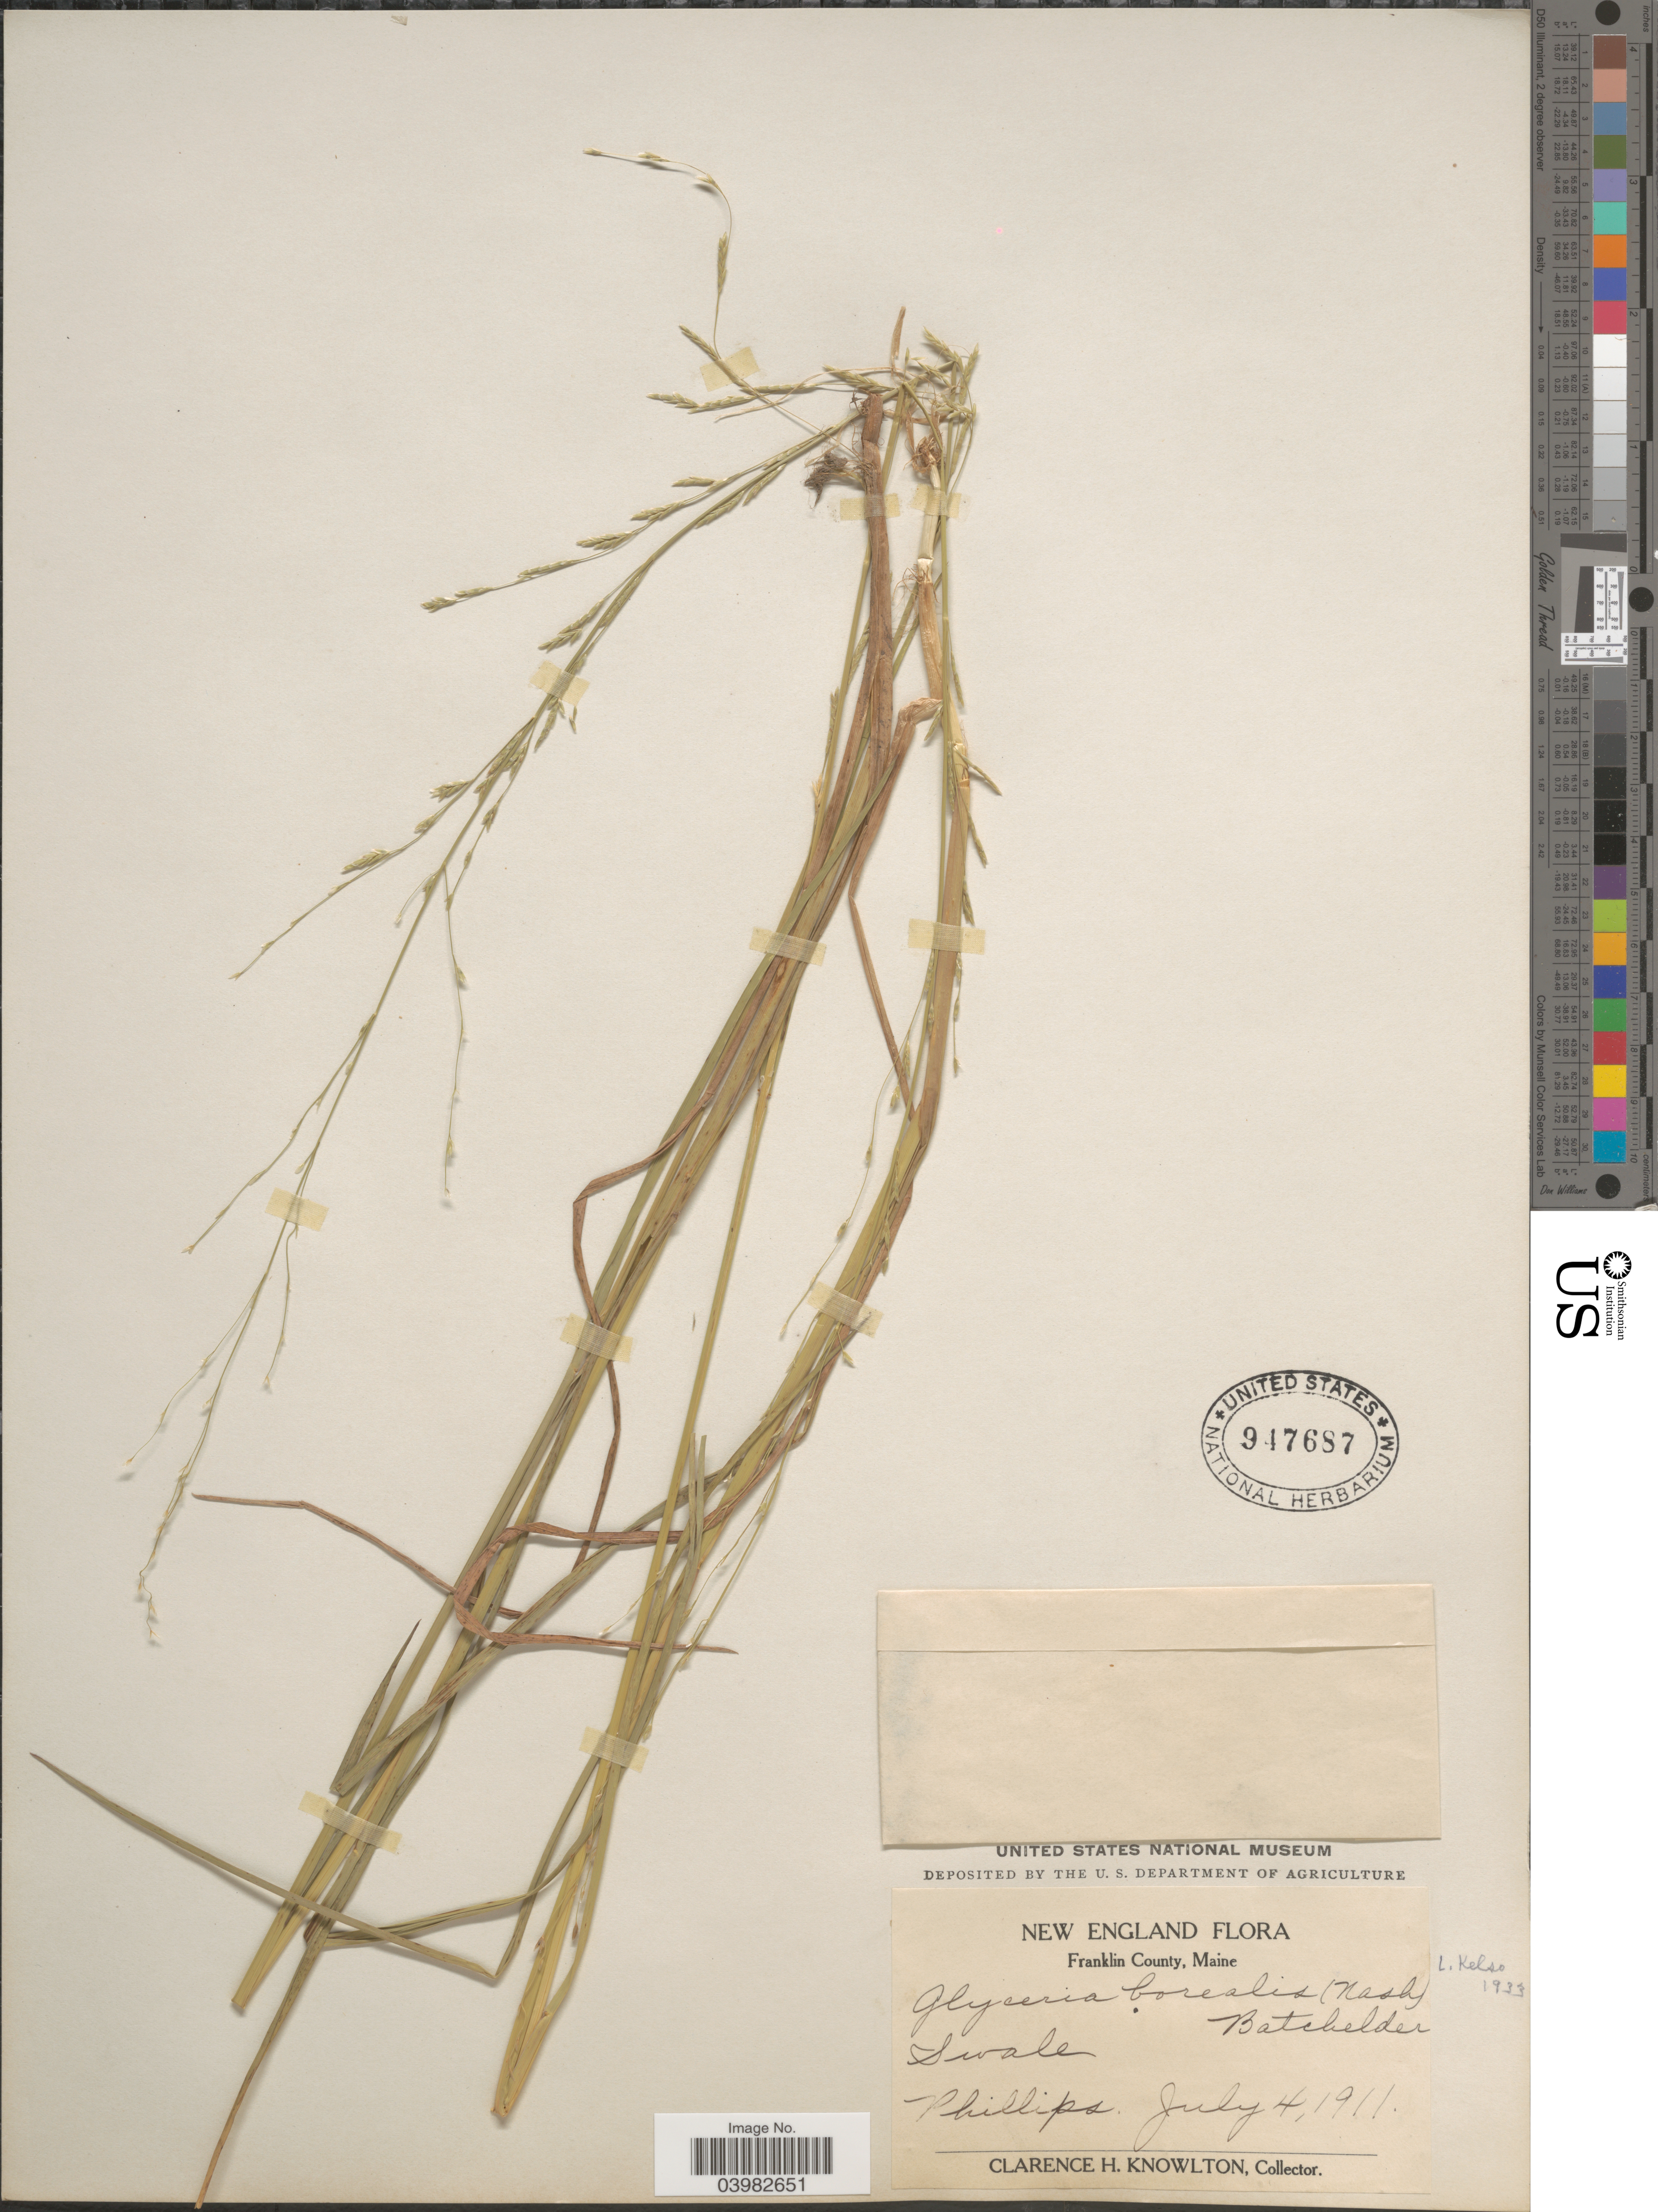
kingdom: Plantae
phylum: Tracheophyta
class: Liliopsida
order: Poales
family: Poaceae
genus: Glyceria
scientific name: Glyceria borealis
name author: (Nash) Batchelder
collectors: C. H. Knowlton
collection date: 1911-07-04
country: United States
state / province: Maine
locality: New England. Franklin County. Phillips.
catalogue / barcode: US 947687